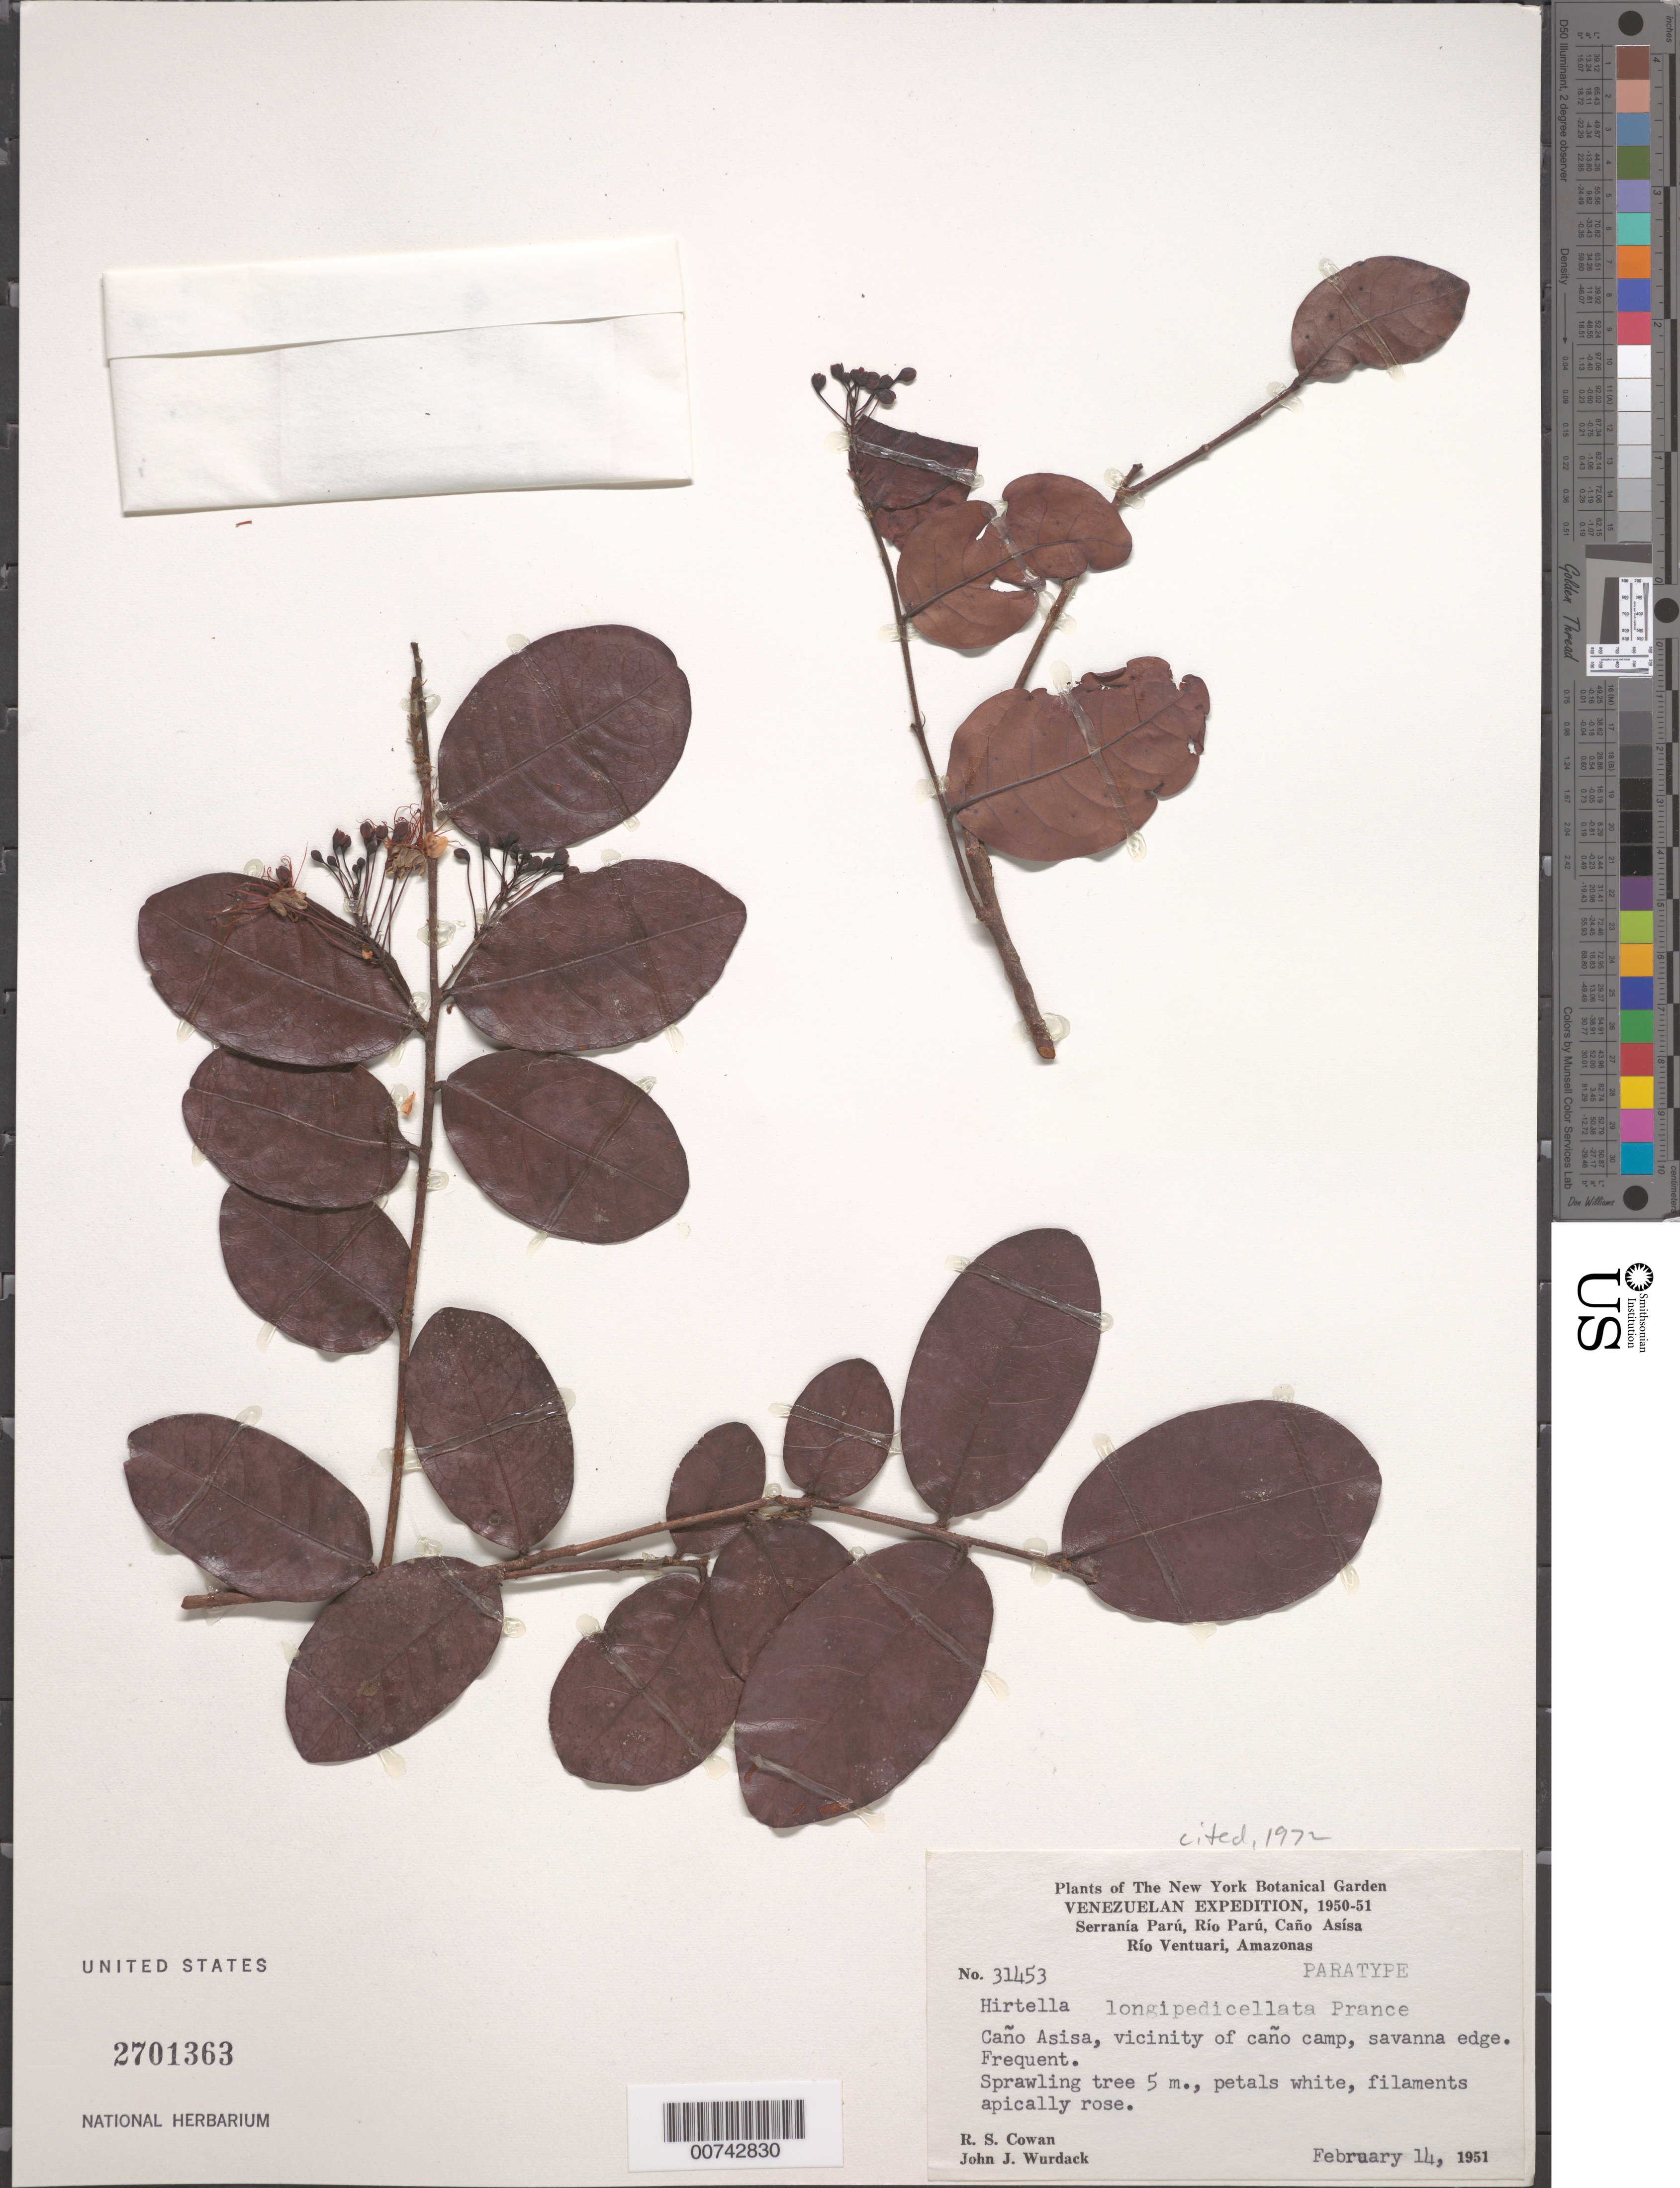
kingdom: Plantae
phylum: Tracheophyta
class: Magnoliopsida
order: Malpighiales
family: Chrysobalanaceae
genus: Hirtella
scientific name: Hirtella longipedicellata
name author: Prance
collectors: R. S. Cowan & J. J. Wurdack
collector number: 31453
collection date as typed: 14-Feb-51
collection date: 1951-02-14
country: Venezuela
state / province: Amazonas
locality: Serranía Parú, Río Parú, Caño Asísa, vic of Caño camp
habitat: Savanna edge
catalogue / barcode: US 2701363